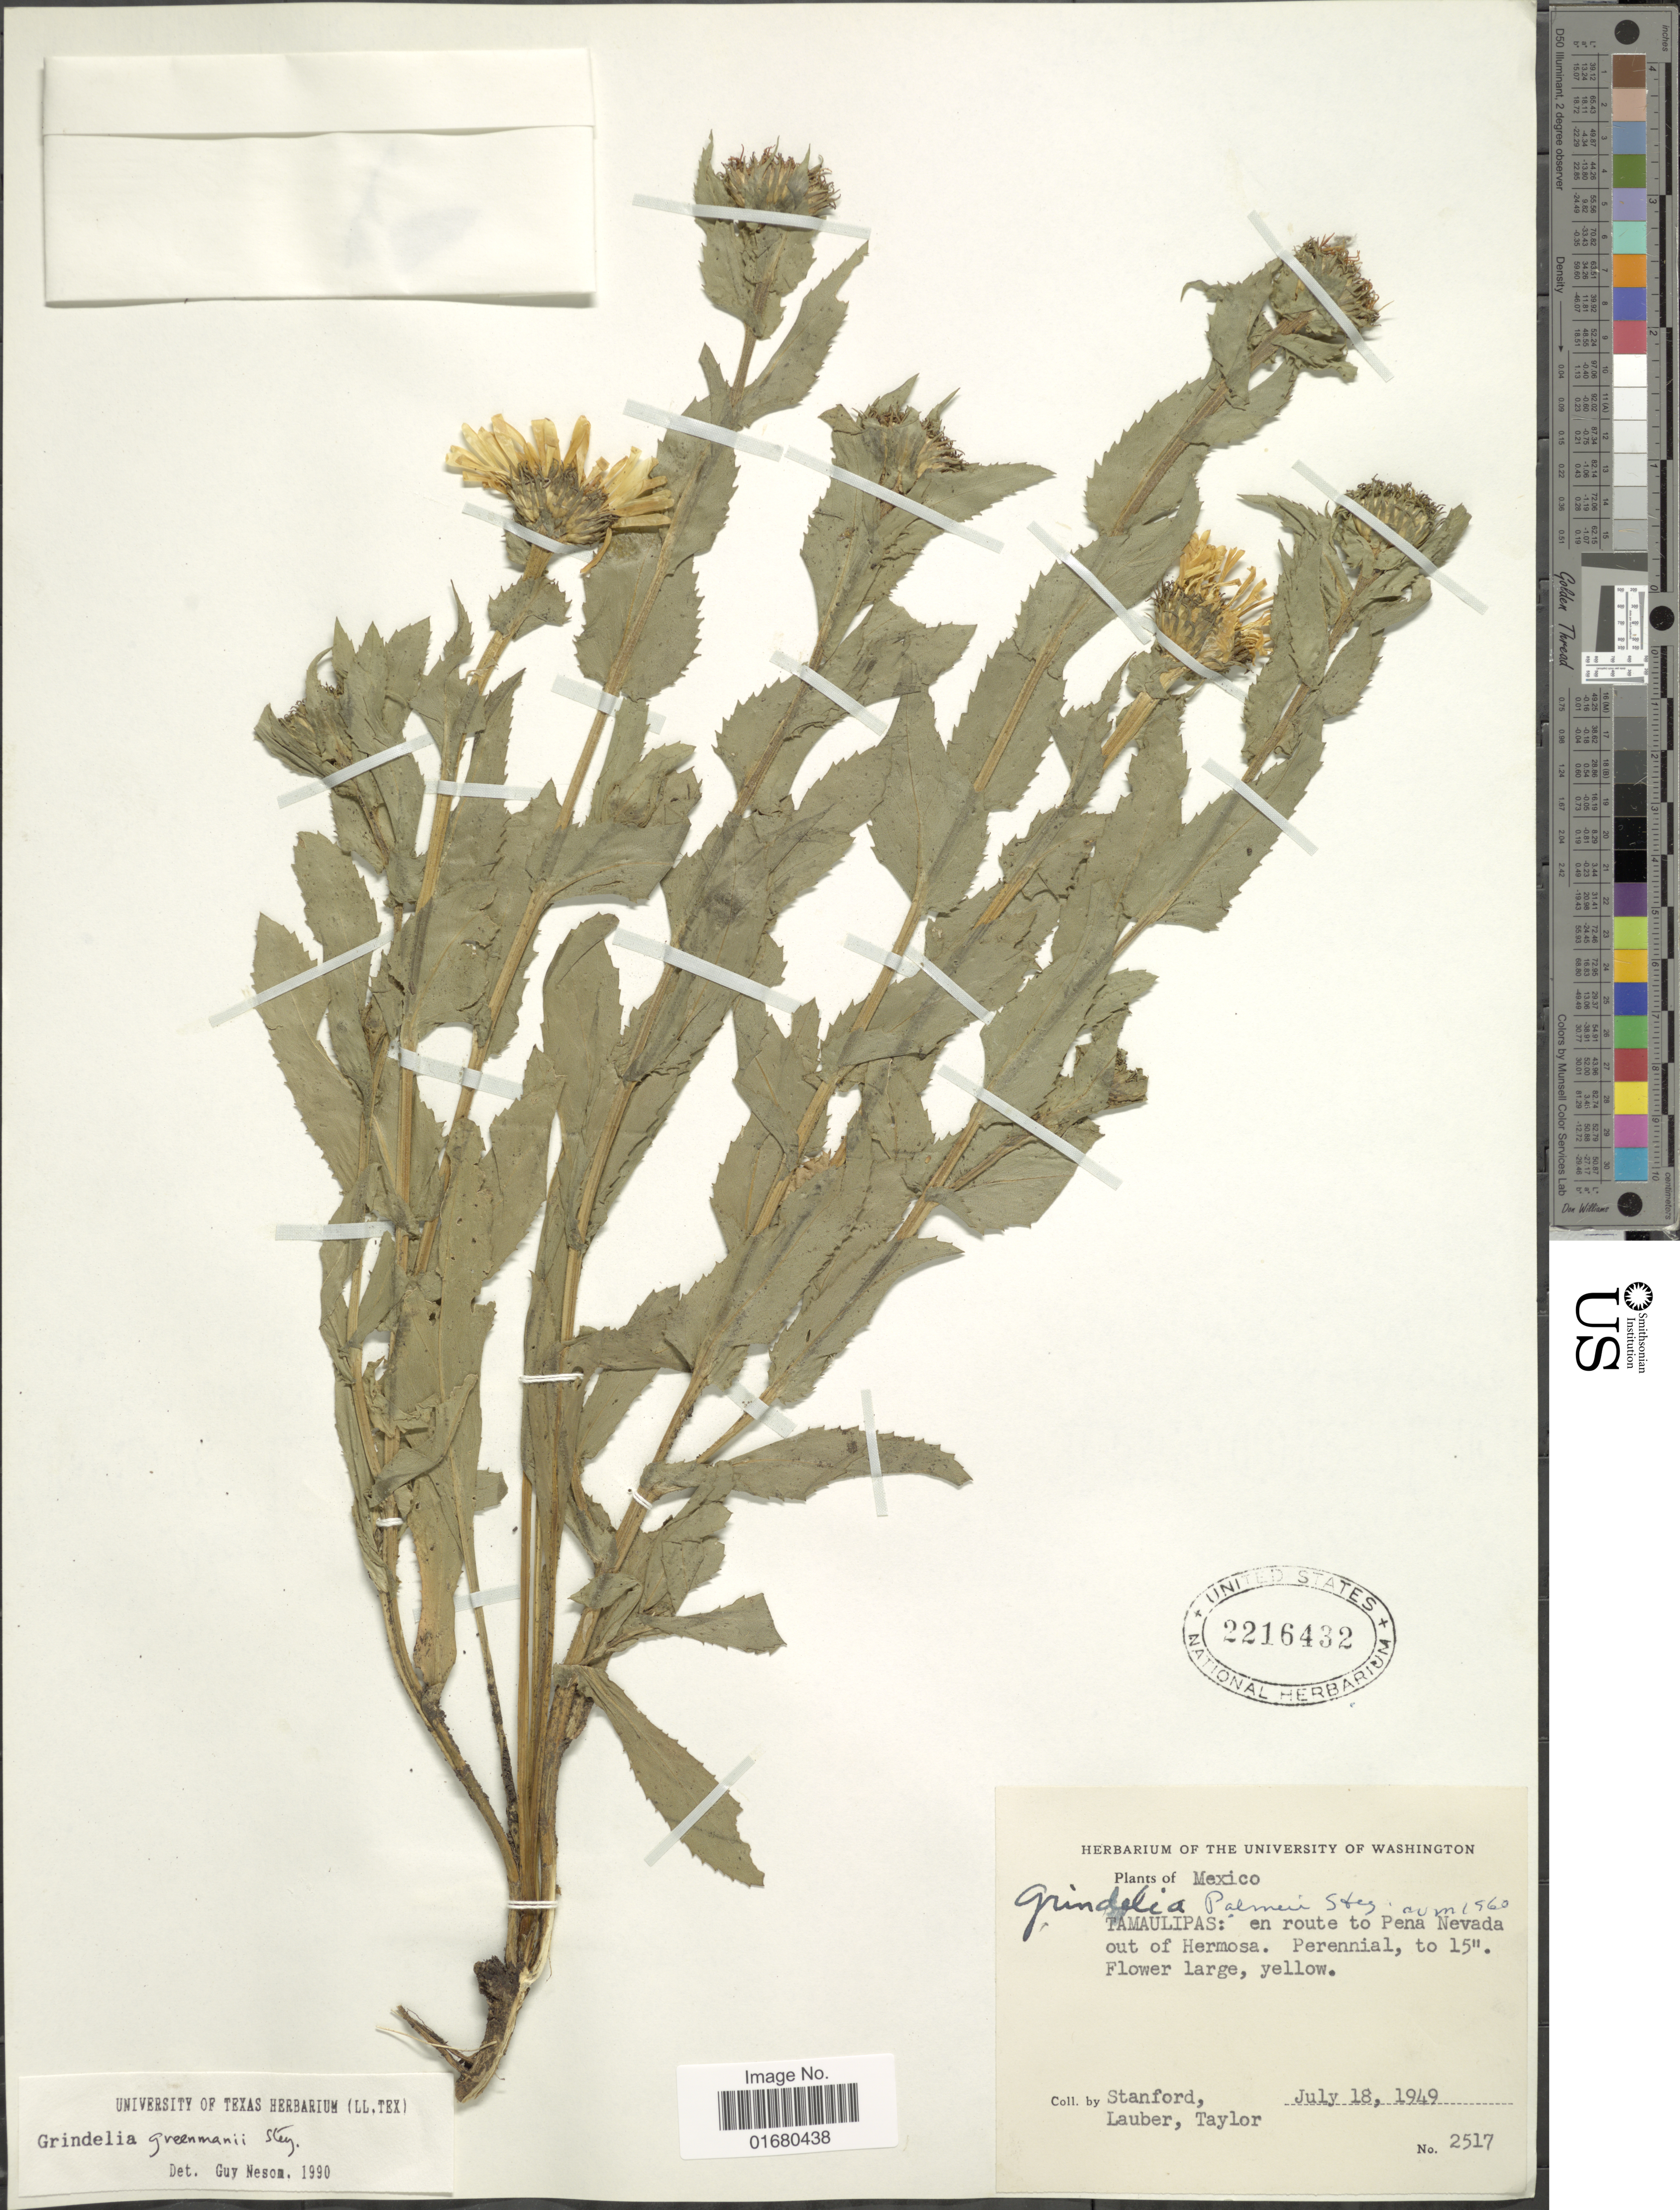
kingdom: Plantae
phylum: Tracheophyta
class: Magnoliopsida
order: Asterales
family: Asteraceae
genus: Grindelia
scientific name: Grindelia greenmanii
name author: Steyerm.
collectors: -. Stanford, Lauber, -- & -- Taylor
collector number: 2517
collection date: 1949-07-18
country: Mexico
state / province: Tamaulipas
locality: En route to Pena Nevada out of Hermosa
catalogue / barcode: US 2216432